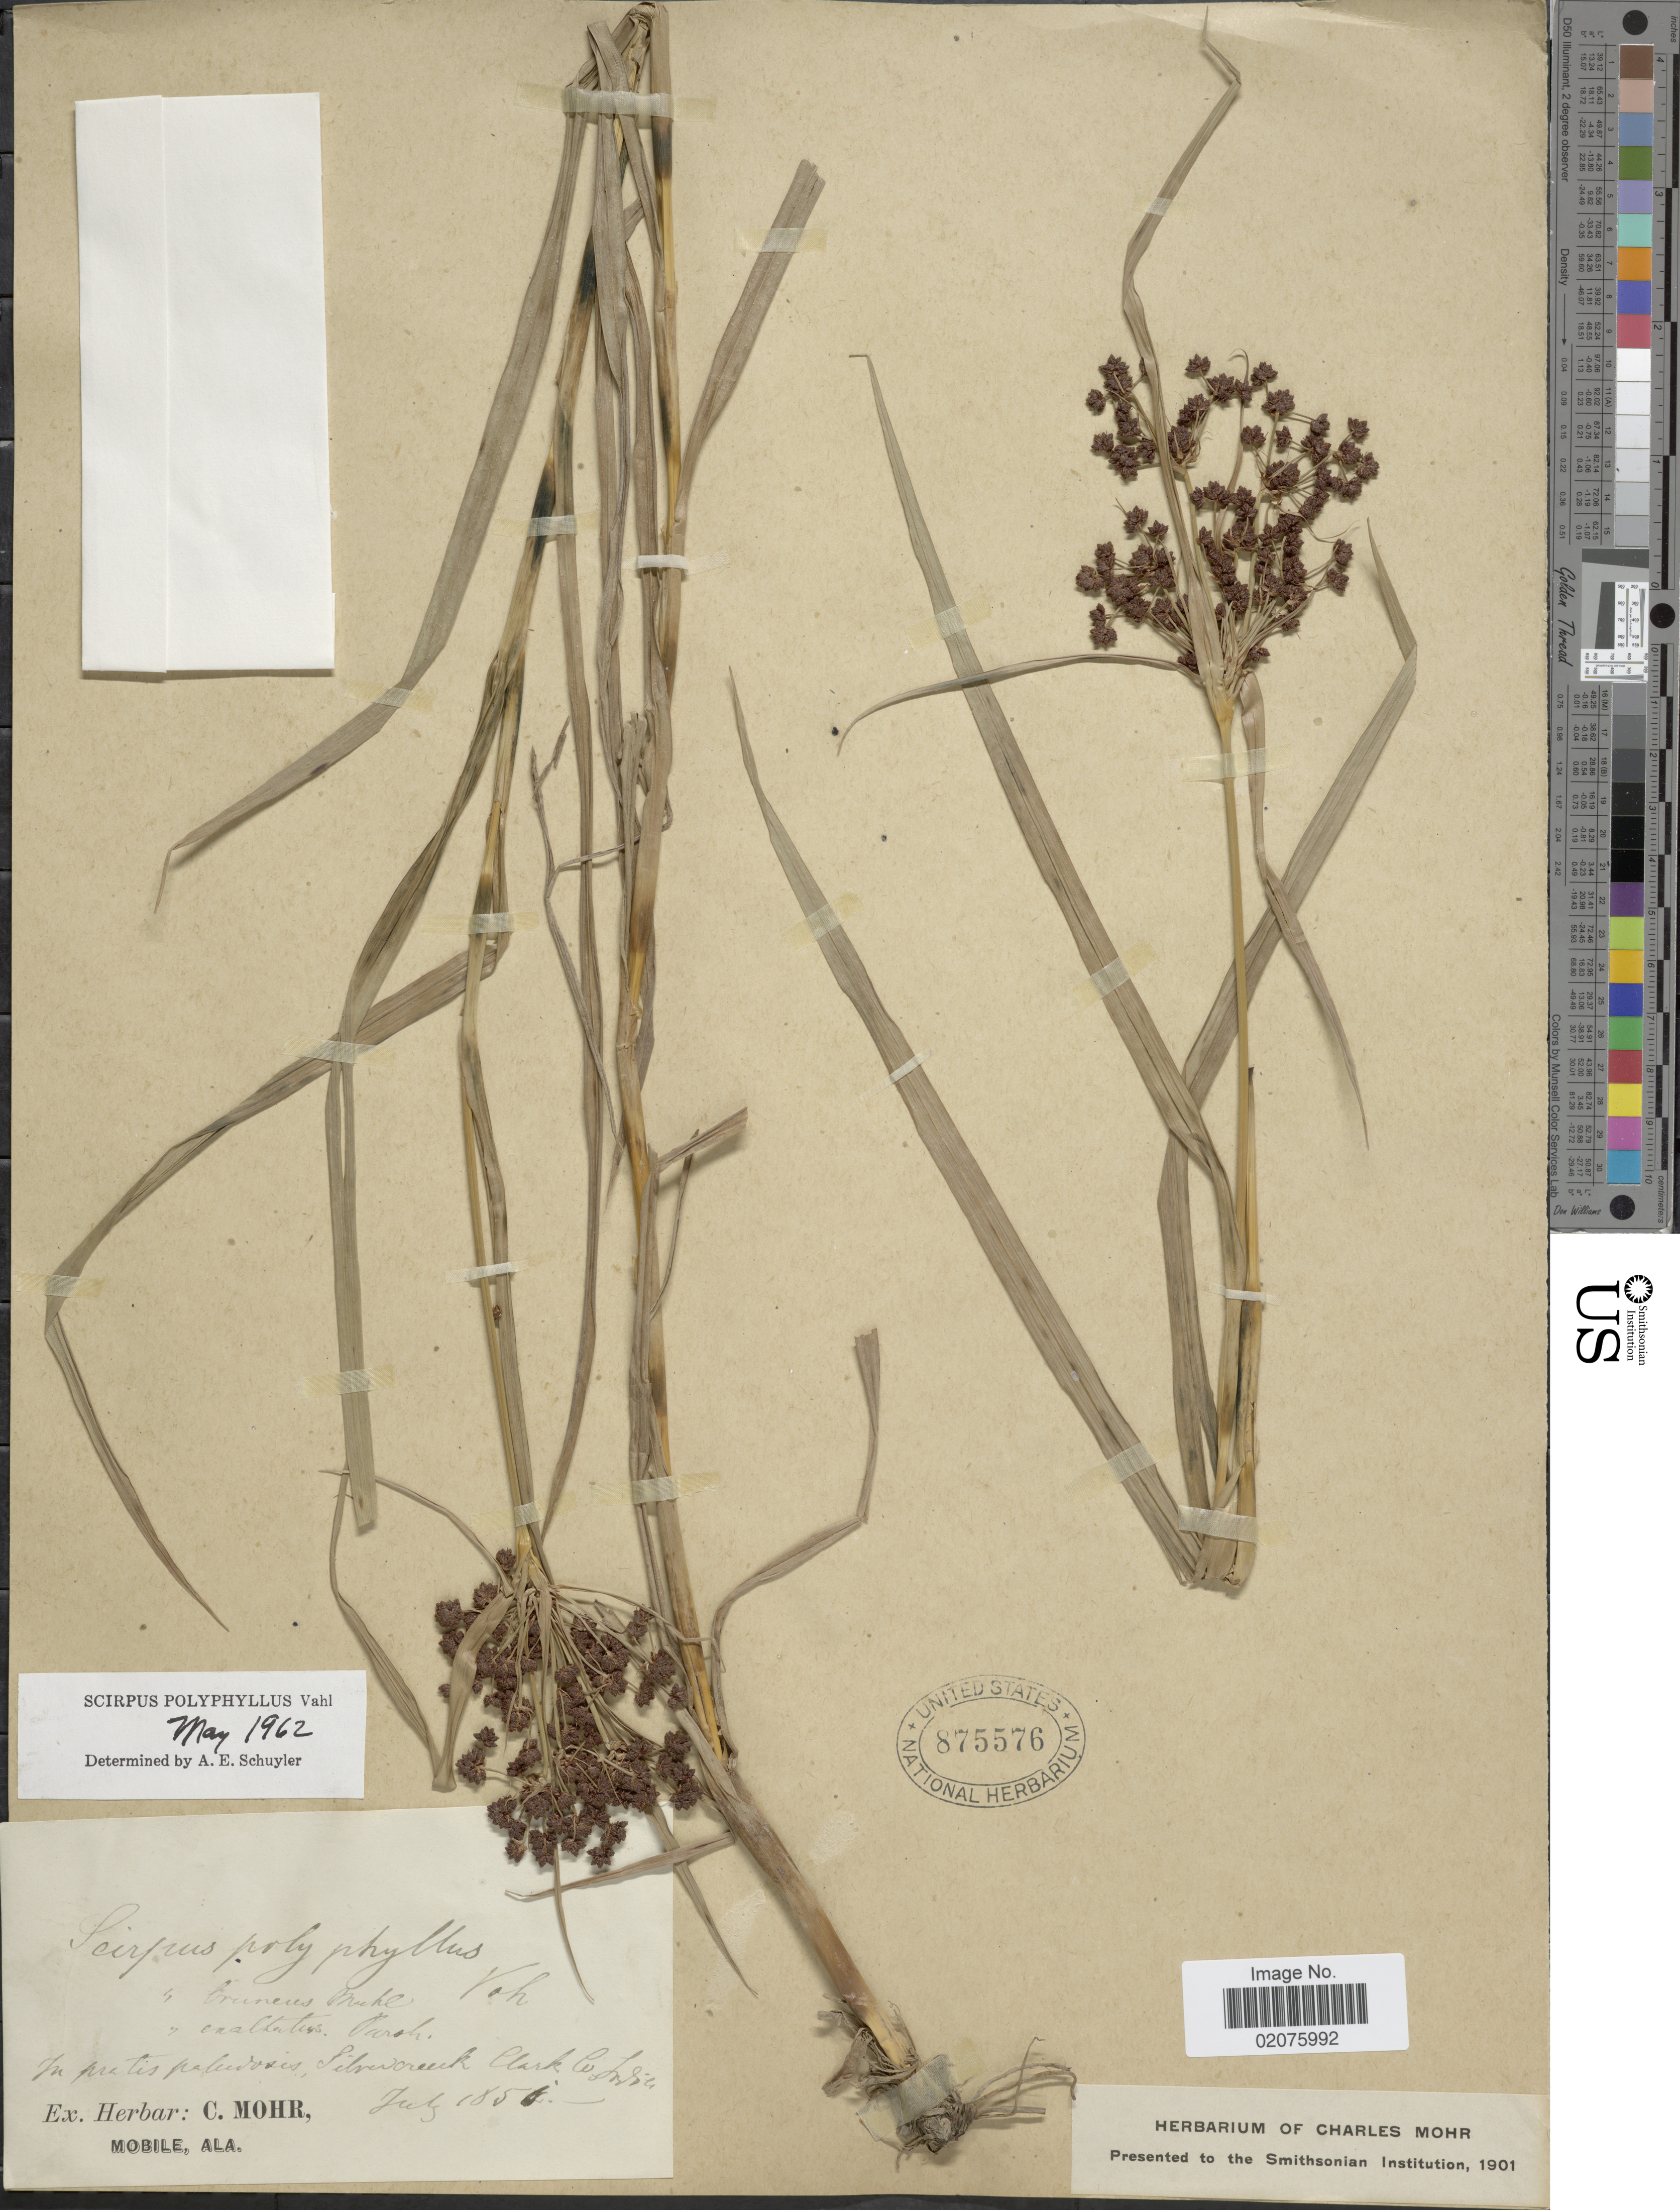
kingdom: Plantae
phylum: Tracheophyta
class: Liliopsida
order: Poales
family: Cyperaceae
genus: Scirpus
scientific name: Scirpus polyphyllus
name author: Vahl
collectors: ex herb. Charles Mohr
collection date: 1850-07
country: United States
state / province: Indiana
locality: Silvercreek Clark Co.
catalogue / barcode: US 875576